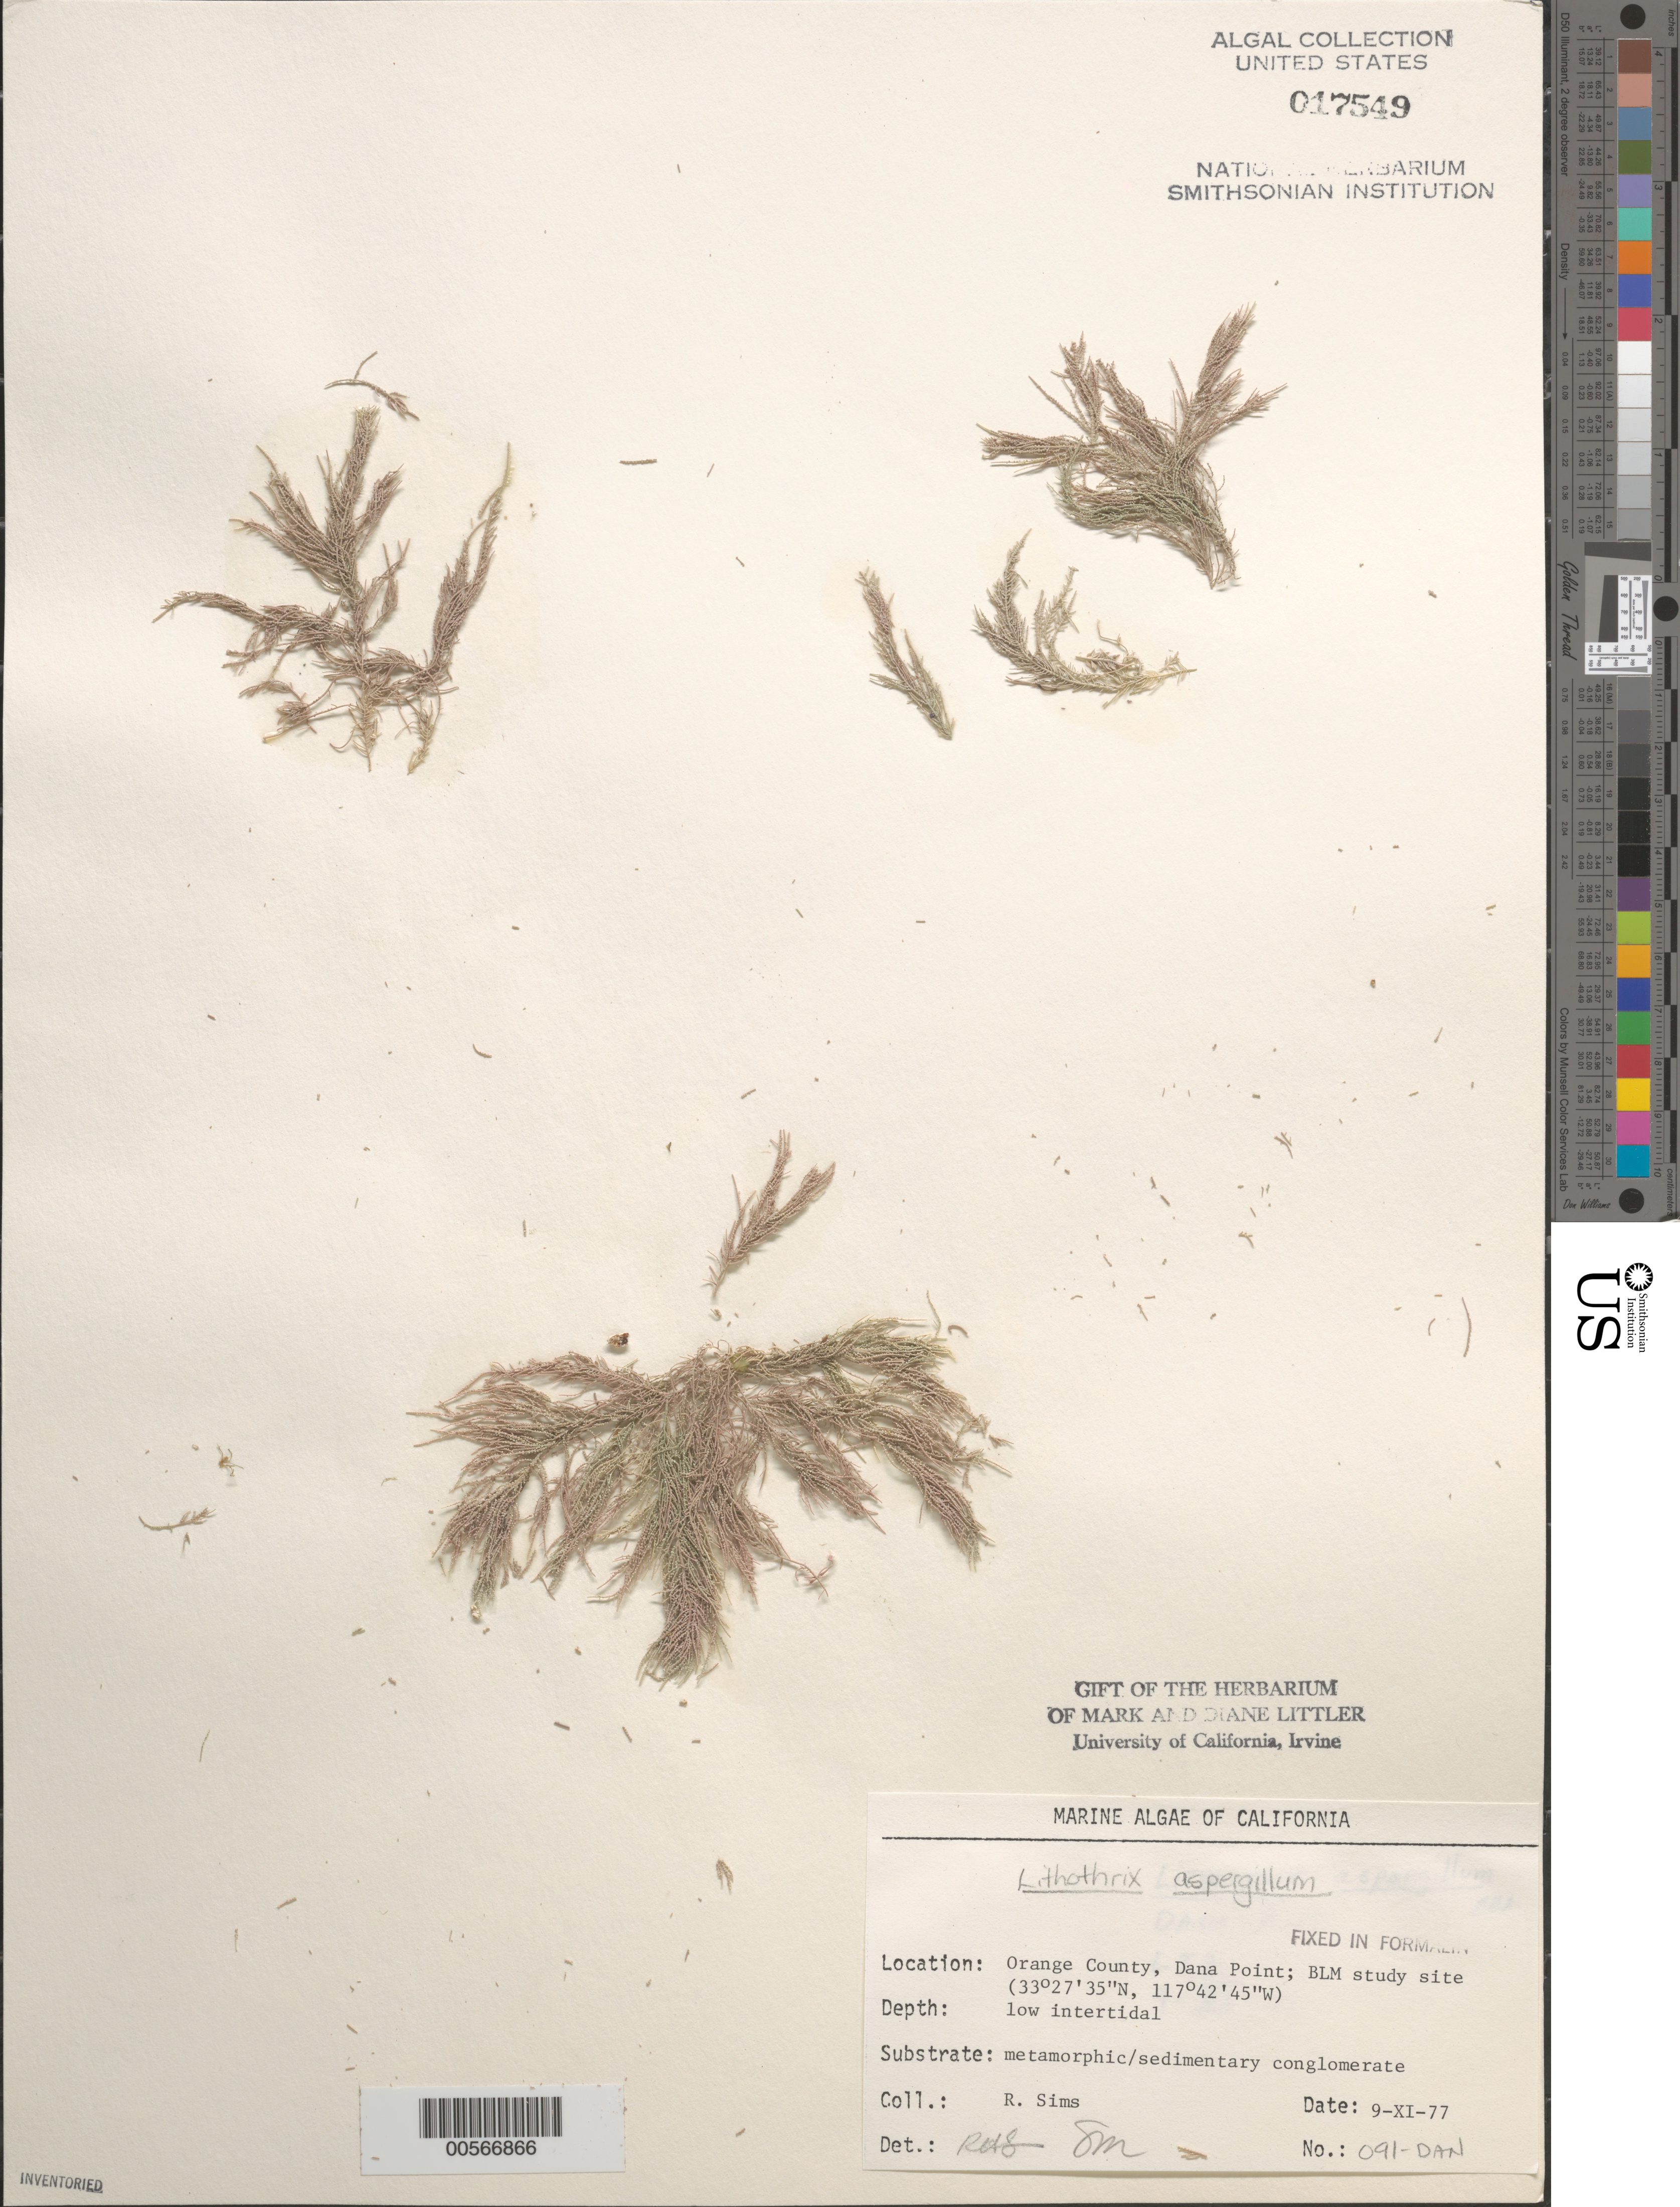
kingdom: Plantae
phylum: Rhodophyta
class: Florideophyceae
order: Corallinales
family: Lithophyllaceae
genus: Lithothrix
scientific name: Lithothrix aspergillum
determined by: Sims, Robert H.; Murray, S. N.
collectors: R. H. Sims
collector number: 091-DAN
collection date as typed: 09 Nov 1977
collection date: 1977-11-09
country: United States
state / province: California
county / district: Orange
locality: Dana Point, 1 km north of marina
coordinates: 33 27'35"N, 117 42'45"W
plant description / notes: BLM-SOCALBIGHT Rocky Intertidal Survey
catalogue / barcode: US 17549